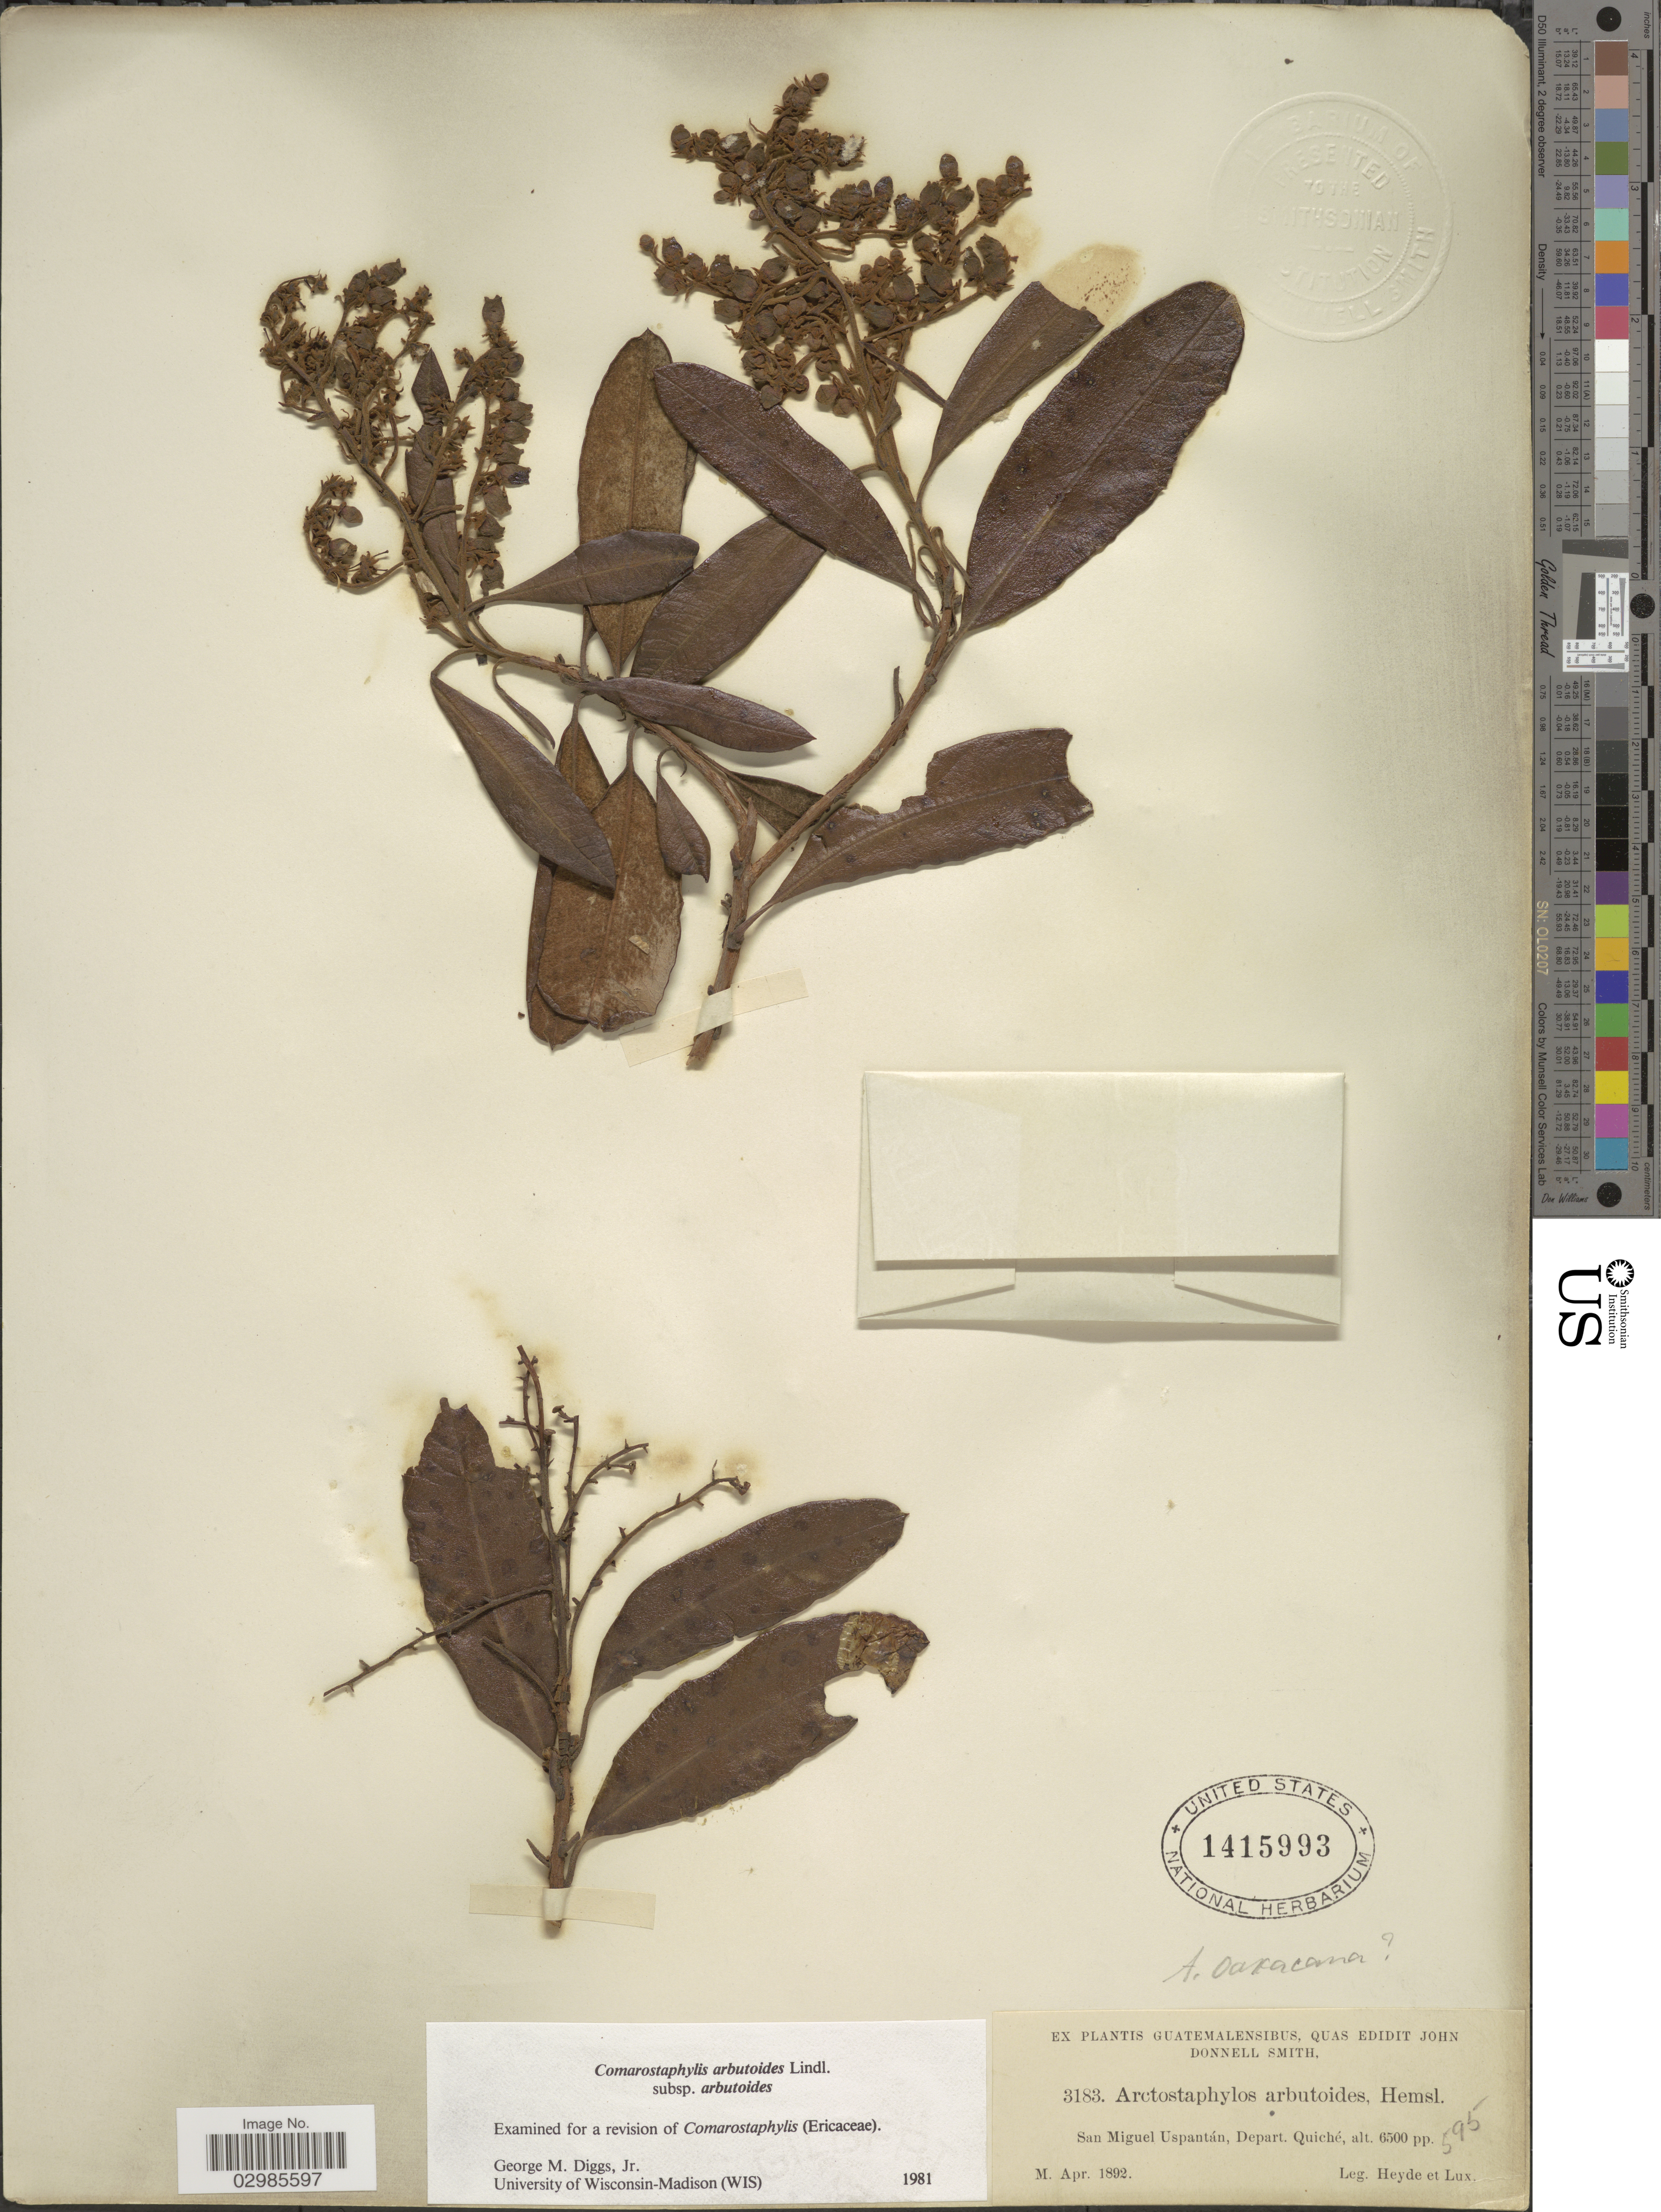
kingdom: Plantae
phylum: Tracheophyta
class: Magnoliopsida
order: Ericales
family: Ericaceae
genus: Comarostaphylis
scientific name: Comarostaphylis arbutoides subsp. arbutoides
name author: Lindl.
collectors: Heyde & Lux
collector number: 3183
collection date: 1892-04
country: Guatemala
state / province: El Quiché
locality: San Miguel Uspantán, Depart. Quiché.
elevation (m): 1981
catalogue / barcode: US 1415993